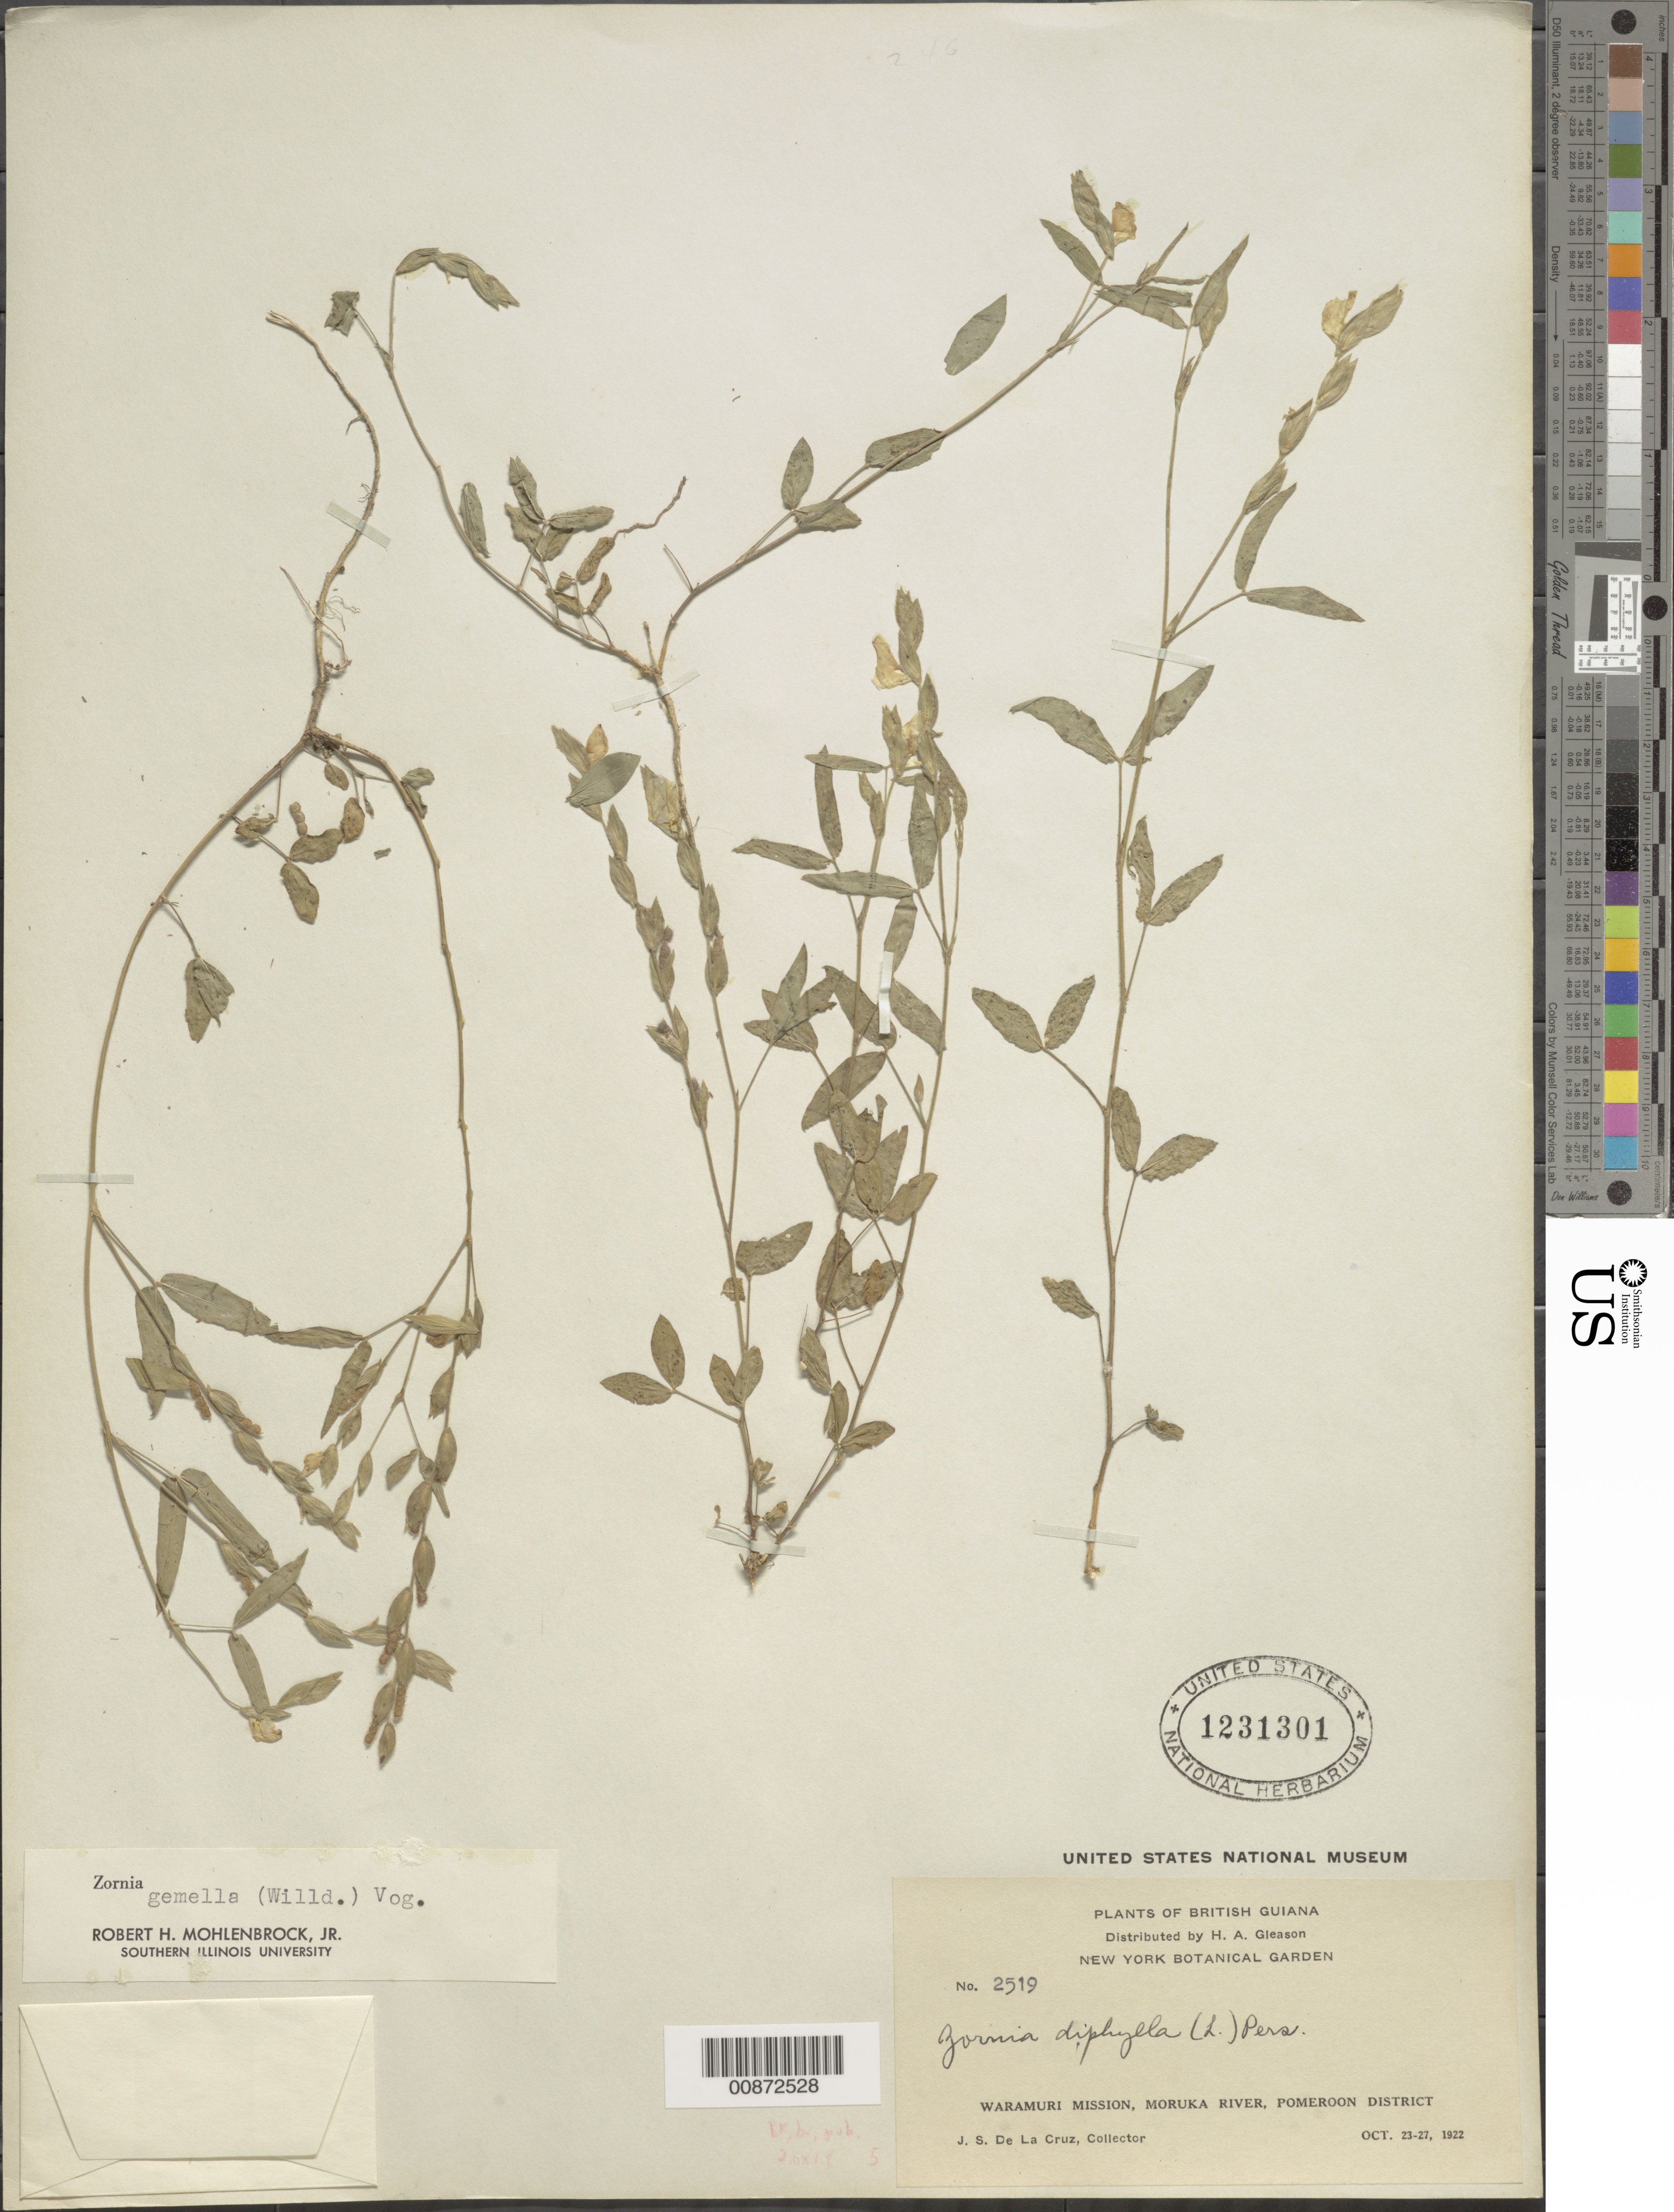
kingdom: Plantae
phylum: Tracheophyta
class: Magnoliopsida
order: Fabales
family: Fabaceae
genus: Zornia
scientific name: Zornia gemella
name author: Vogel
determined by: Mohlenbrock, Robert H., Jr.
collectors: J. S. de la Cruz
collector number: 2519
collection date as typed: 23-Oct-22 to 27-Oct-22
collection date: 1922-10-23/1922-10-27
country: Guyana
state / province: Pomeroon-Supenaam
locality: Waramuri Mission, Moruka R., Pomeroon Dist.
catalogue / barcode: US 1231301